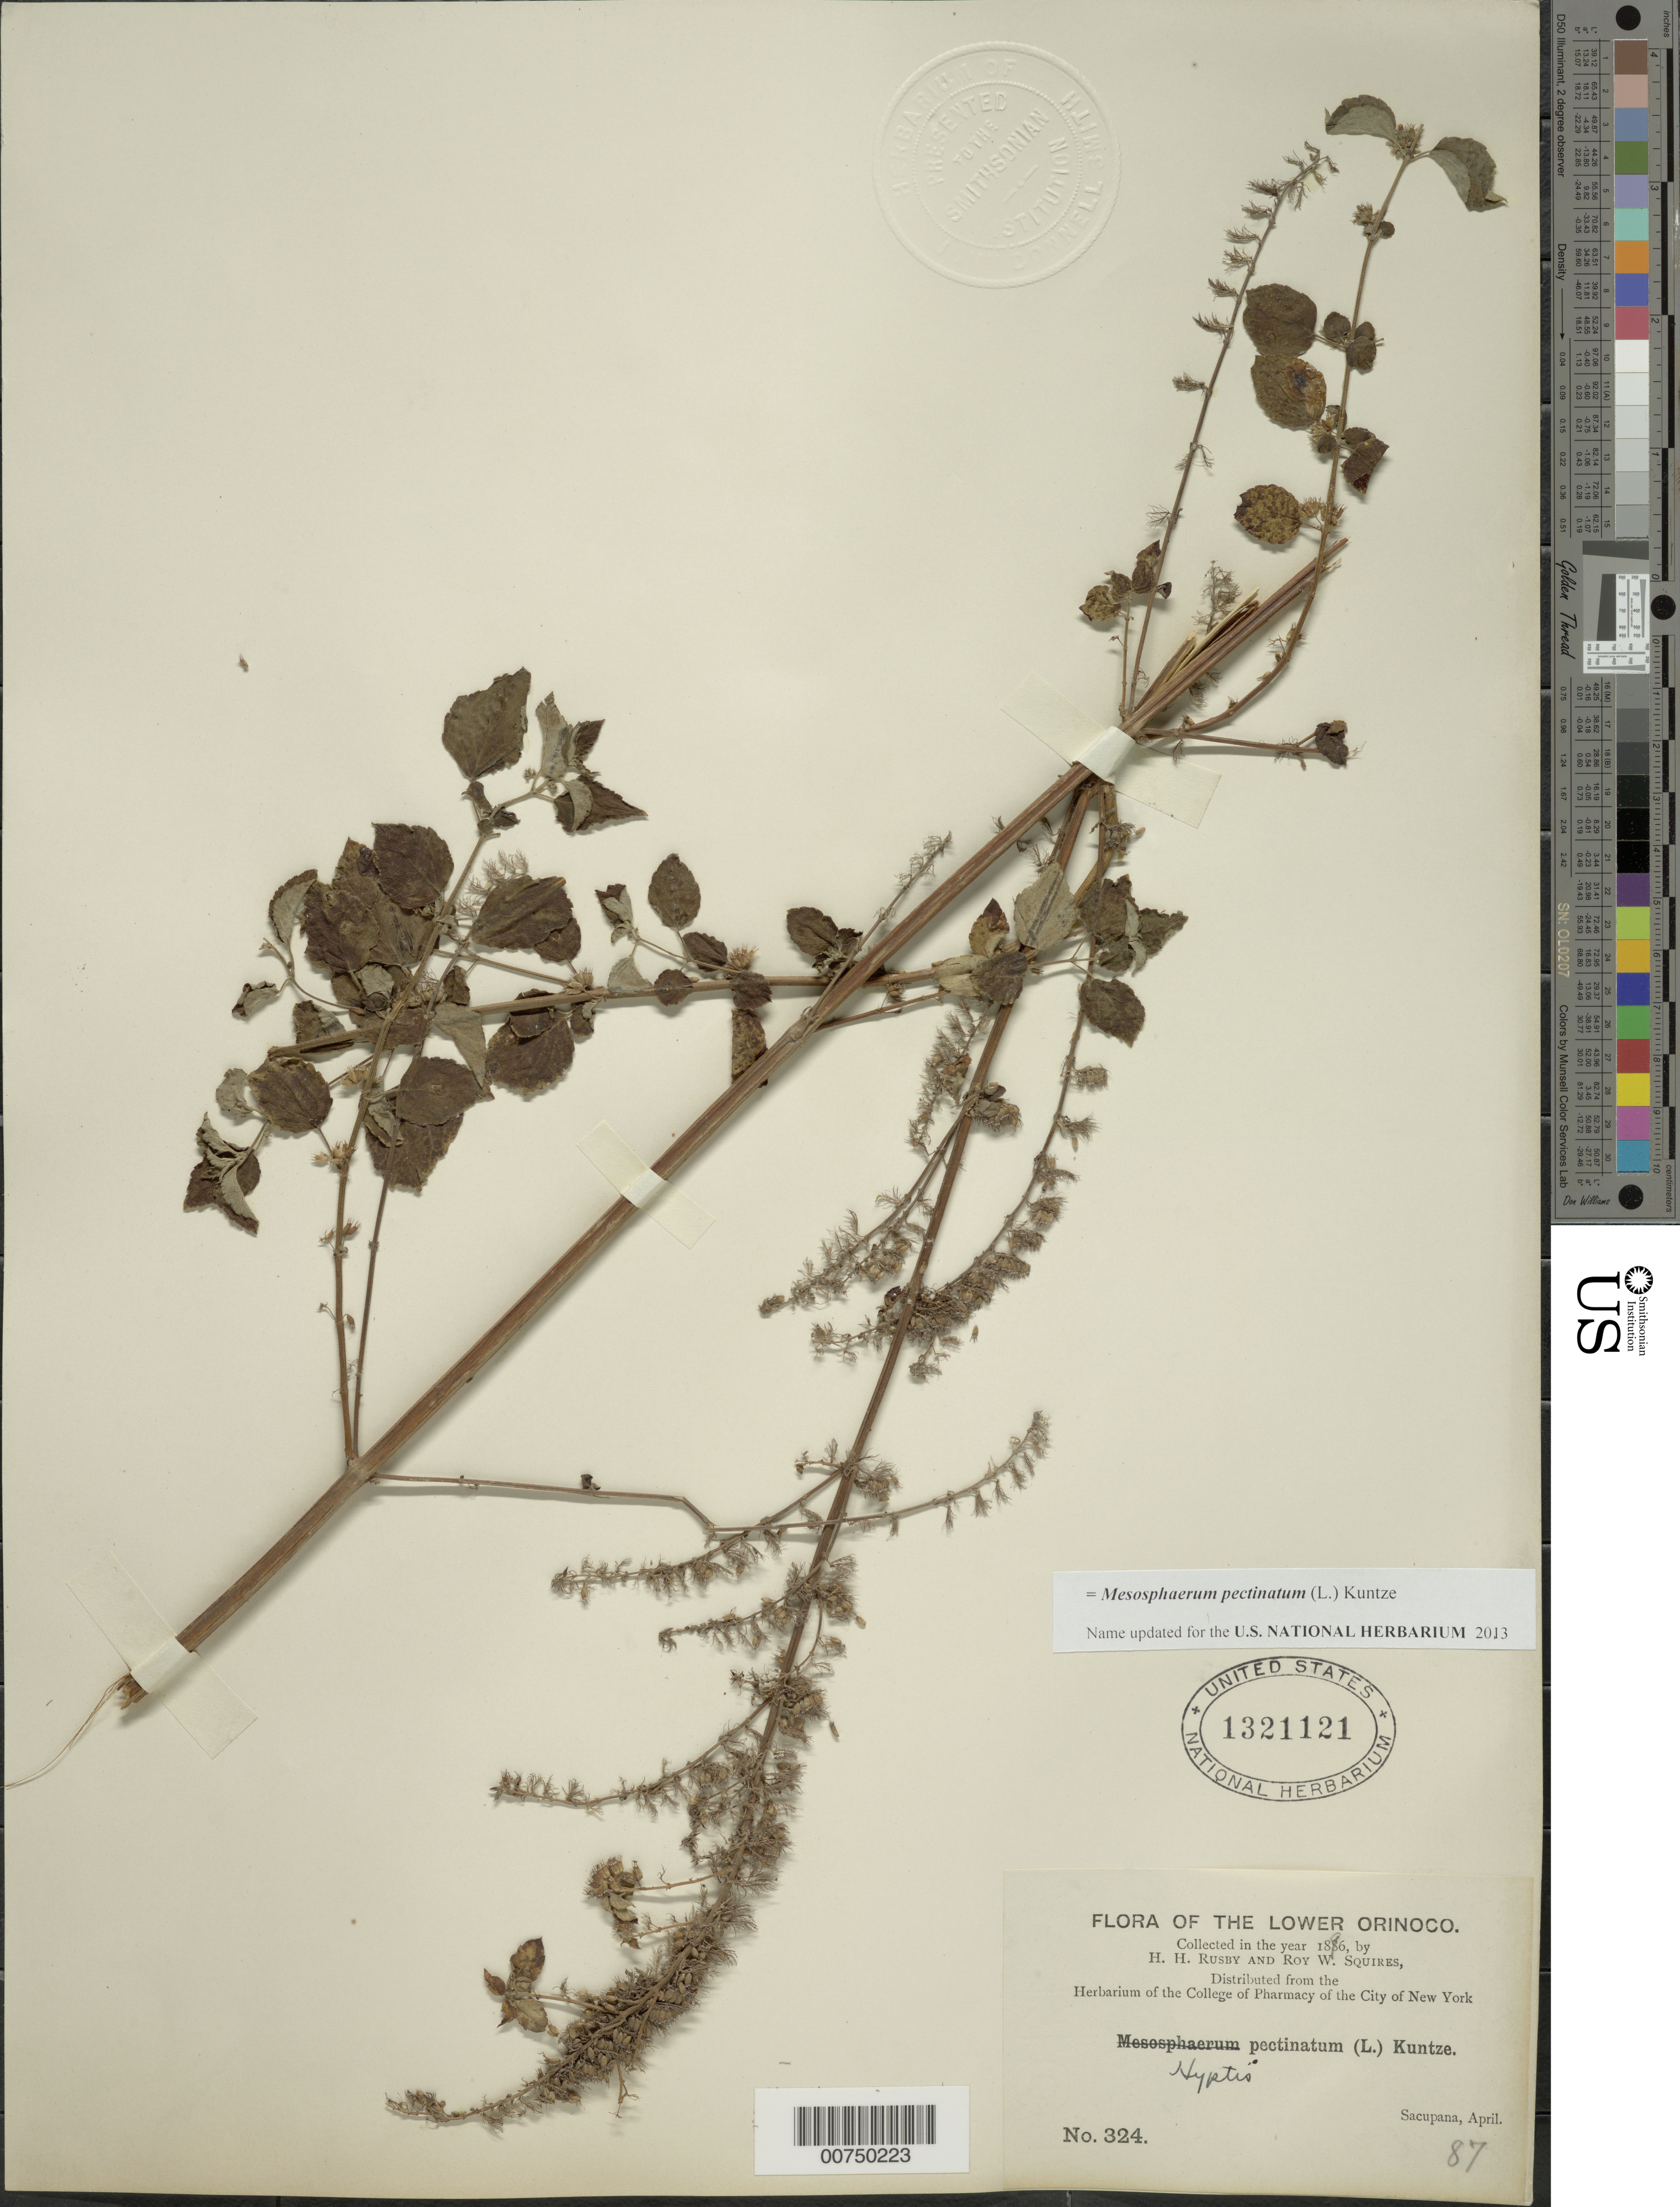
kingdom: Plantae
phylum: Tracheophyta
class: Magnoliopsida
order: Lamiales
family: Lamiaceae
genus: Mesosphaerum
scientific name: Mesosphaerum pectinatum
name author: (L.) Kuntze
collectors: H. H. Rusby & R. Squires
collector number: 324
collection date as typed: April 1896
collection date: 1896-04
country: Venezuela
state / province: Delta Amacuro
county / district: Antonio Díaz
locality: Lower Orinoco, Sacupana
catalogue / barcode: US 1321121